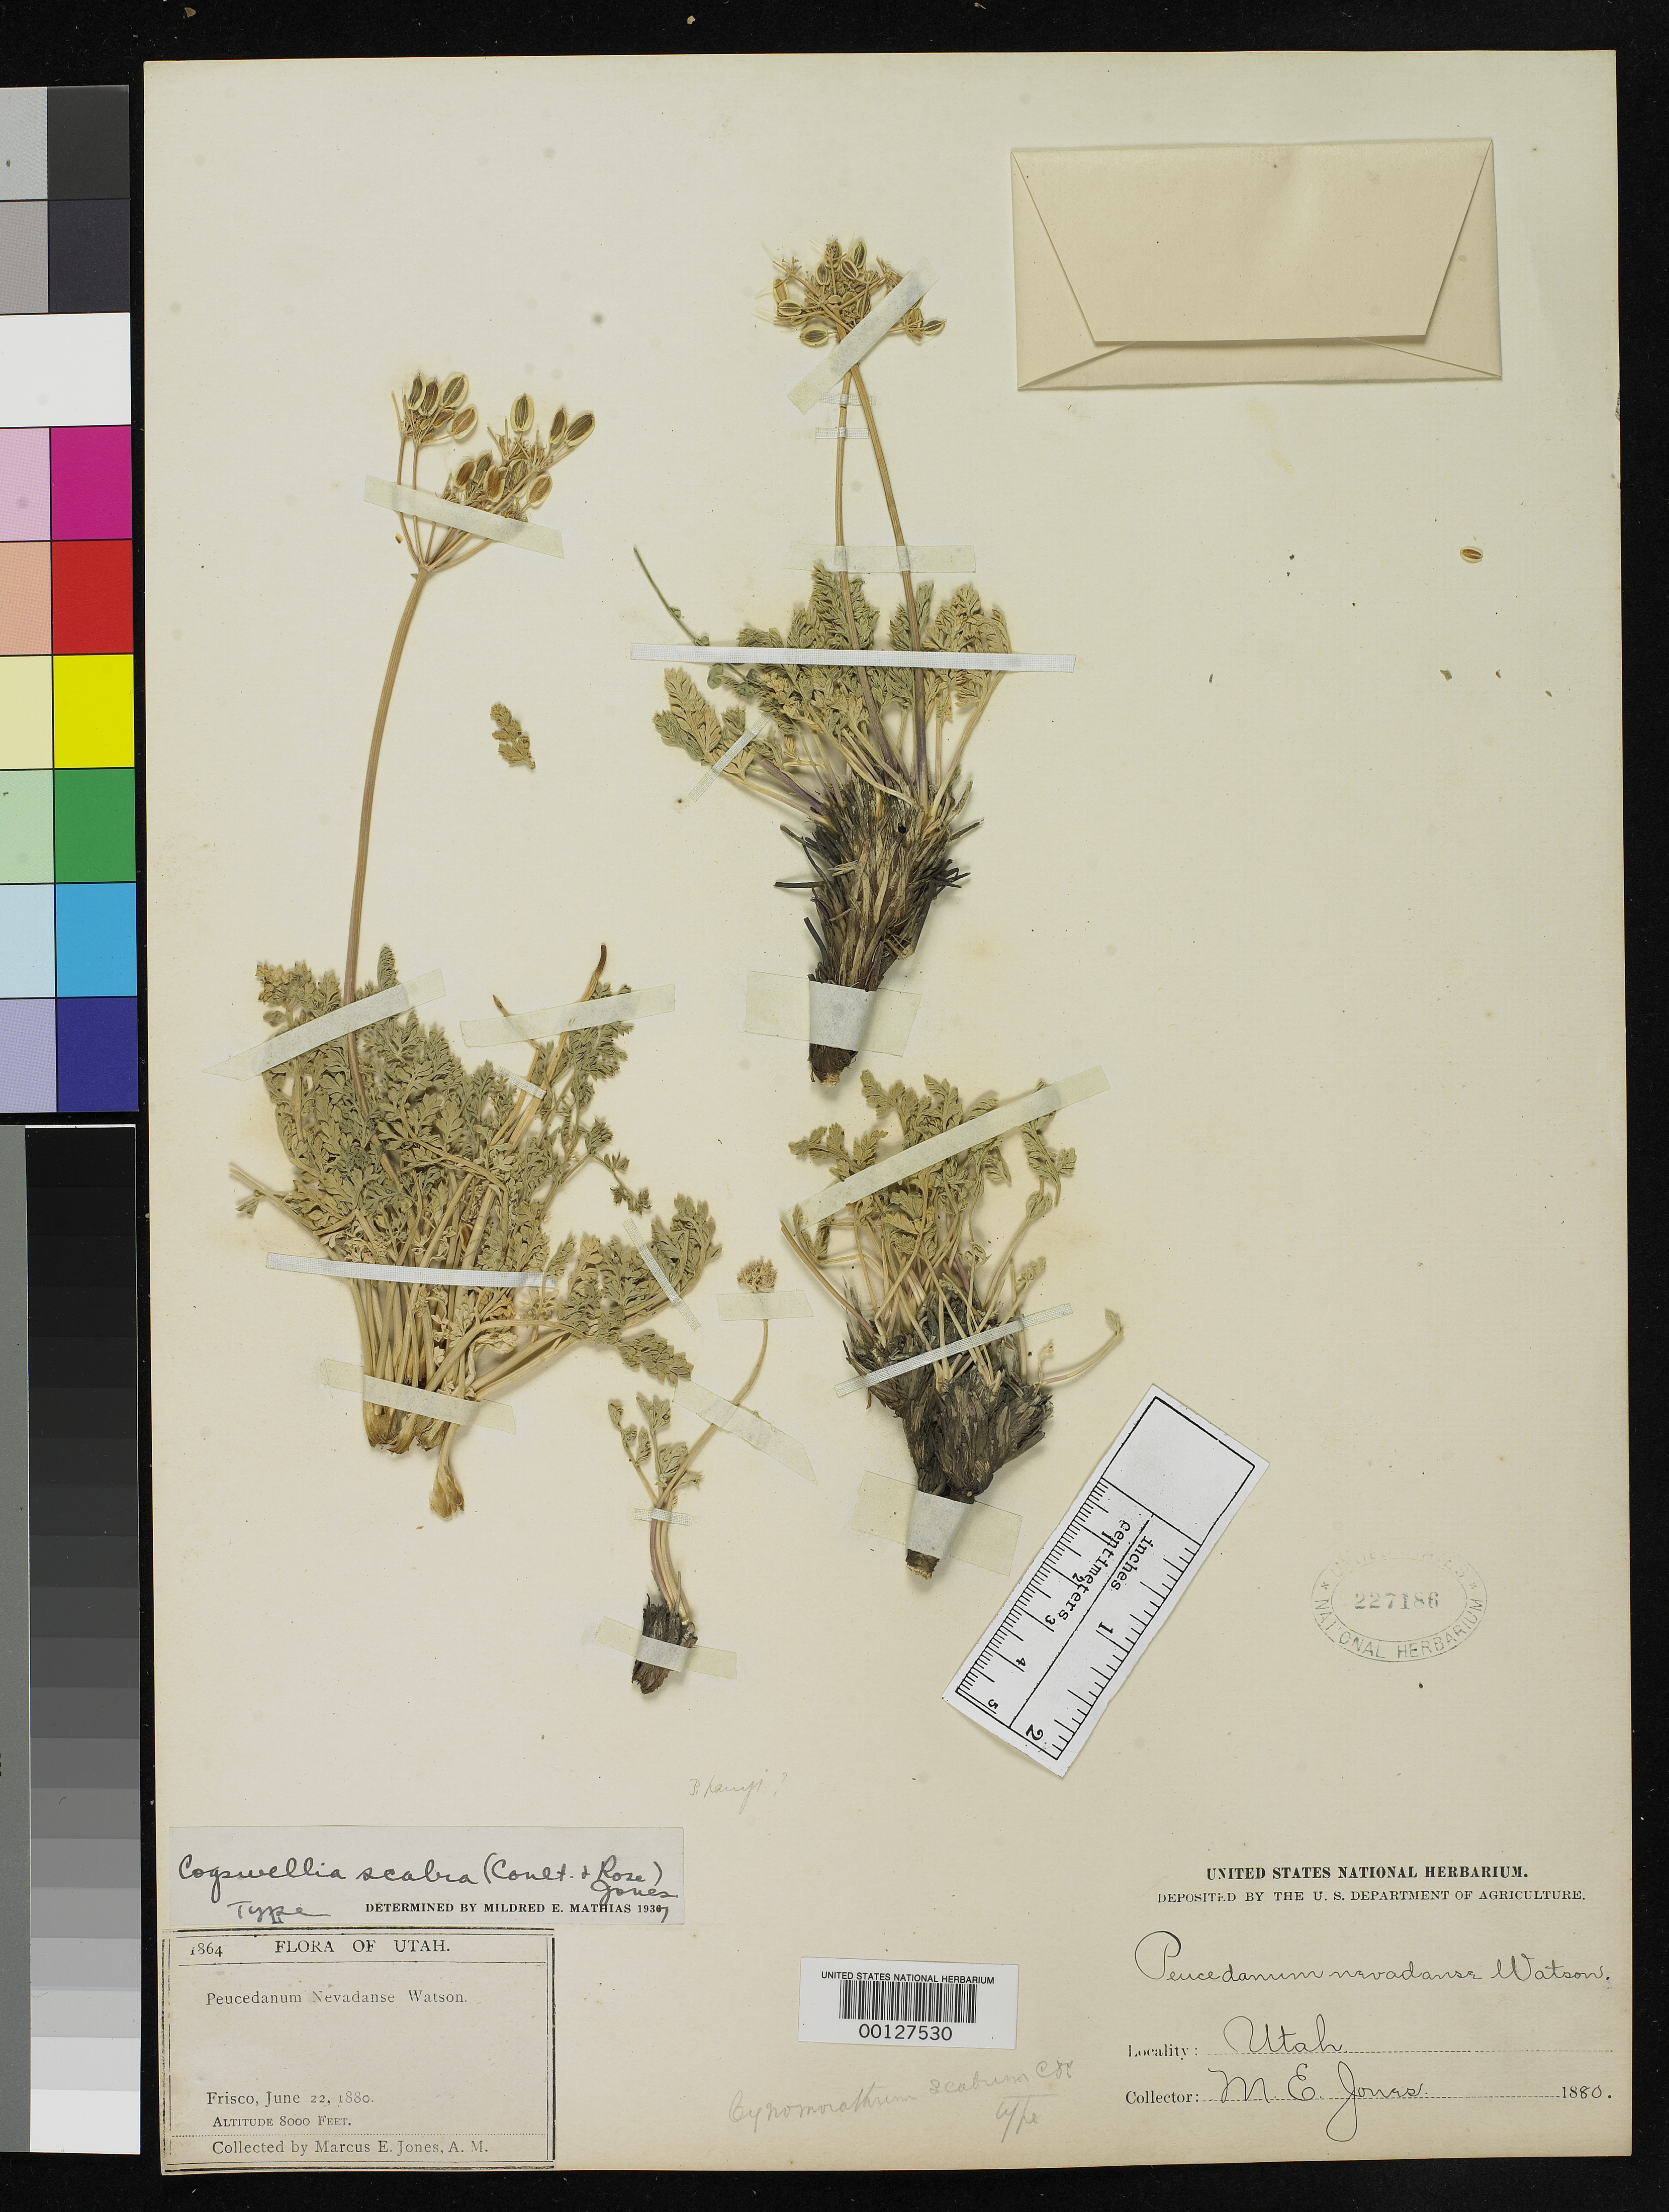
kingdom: Plantae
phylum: Tracheophyta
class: Magnoliopsida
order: Apiales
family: Apiaceae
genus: Cynomarathrum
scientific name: Cynomarathrum scabrum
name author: J.M. Coult. & Rose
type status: Holotype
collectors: M. E. Jones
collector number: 1864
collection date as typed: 22 Jun 1880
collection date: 1880-06-22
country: United States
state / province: Utah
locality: Frisco.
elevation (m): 2400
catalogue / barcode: US 227186